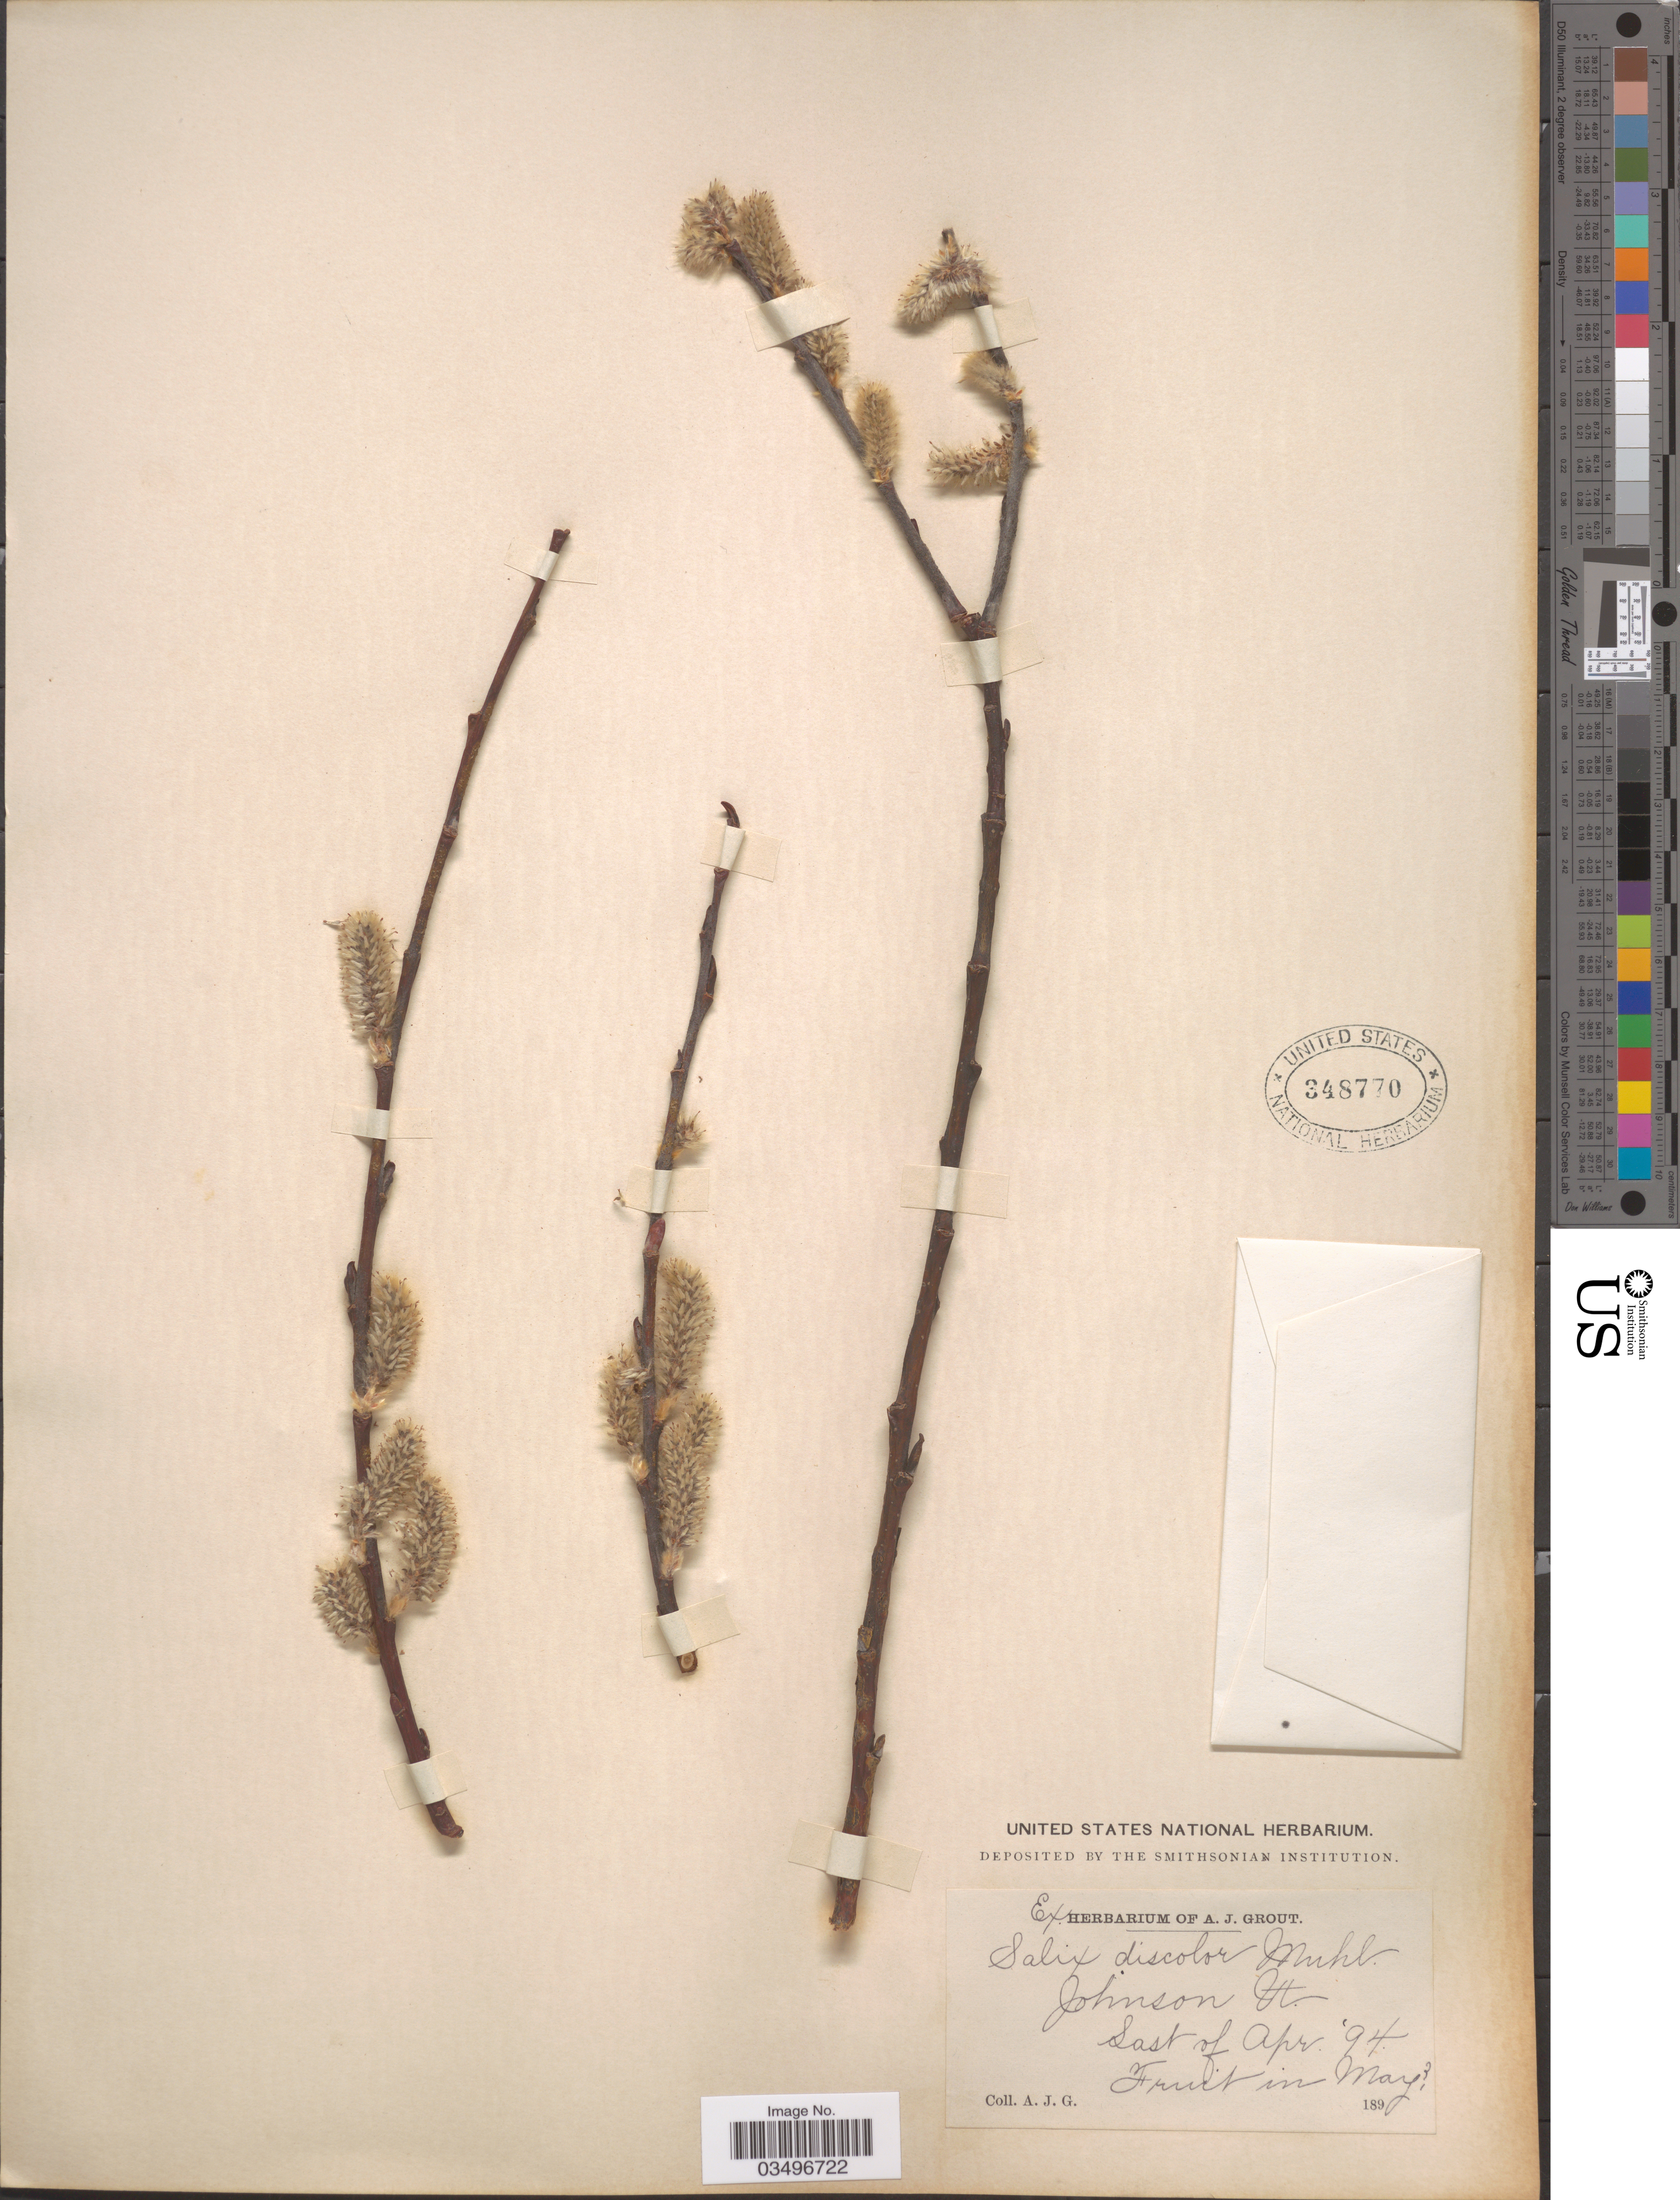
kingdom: Plantae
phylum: Tracheophyta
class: Magnoliopsida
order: Malpighiales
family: Salicaceae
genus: Salix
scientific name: Salix discolor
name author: Muhl.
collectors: A. J. Grout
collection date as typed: Transcribed d/m/y: /4/94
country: United States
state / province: Vermont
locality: Johnson.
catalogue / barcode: US 348770